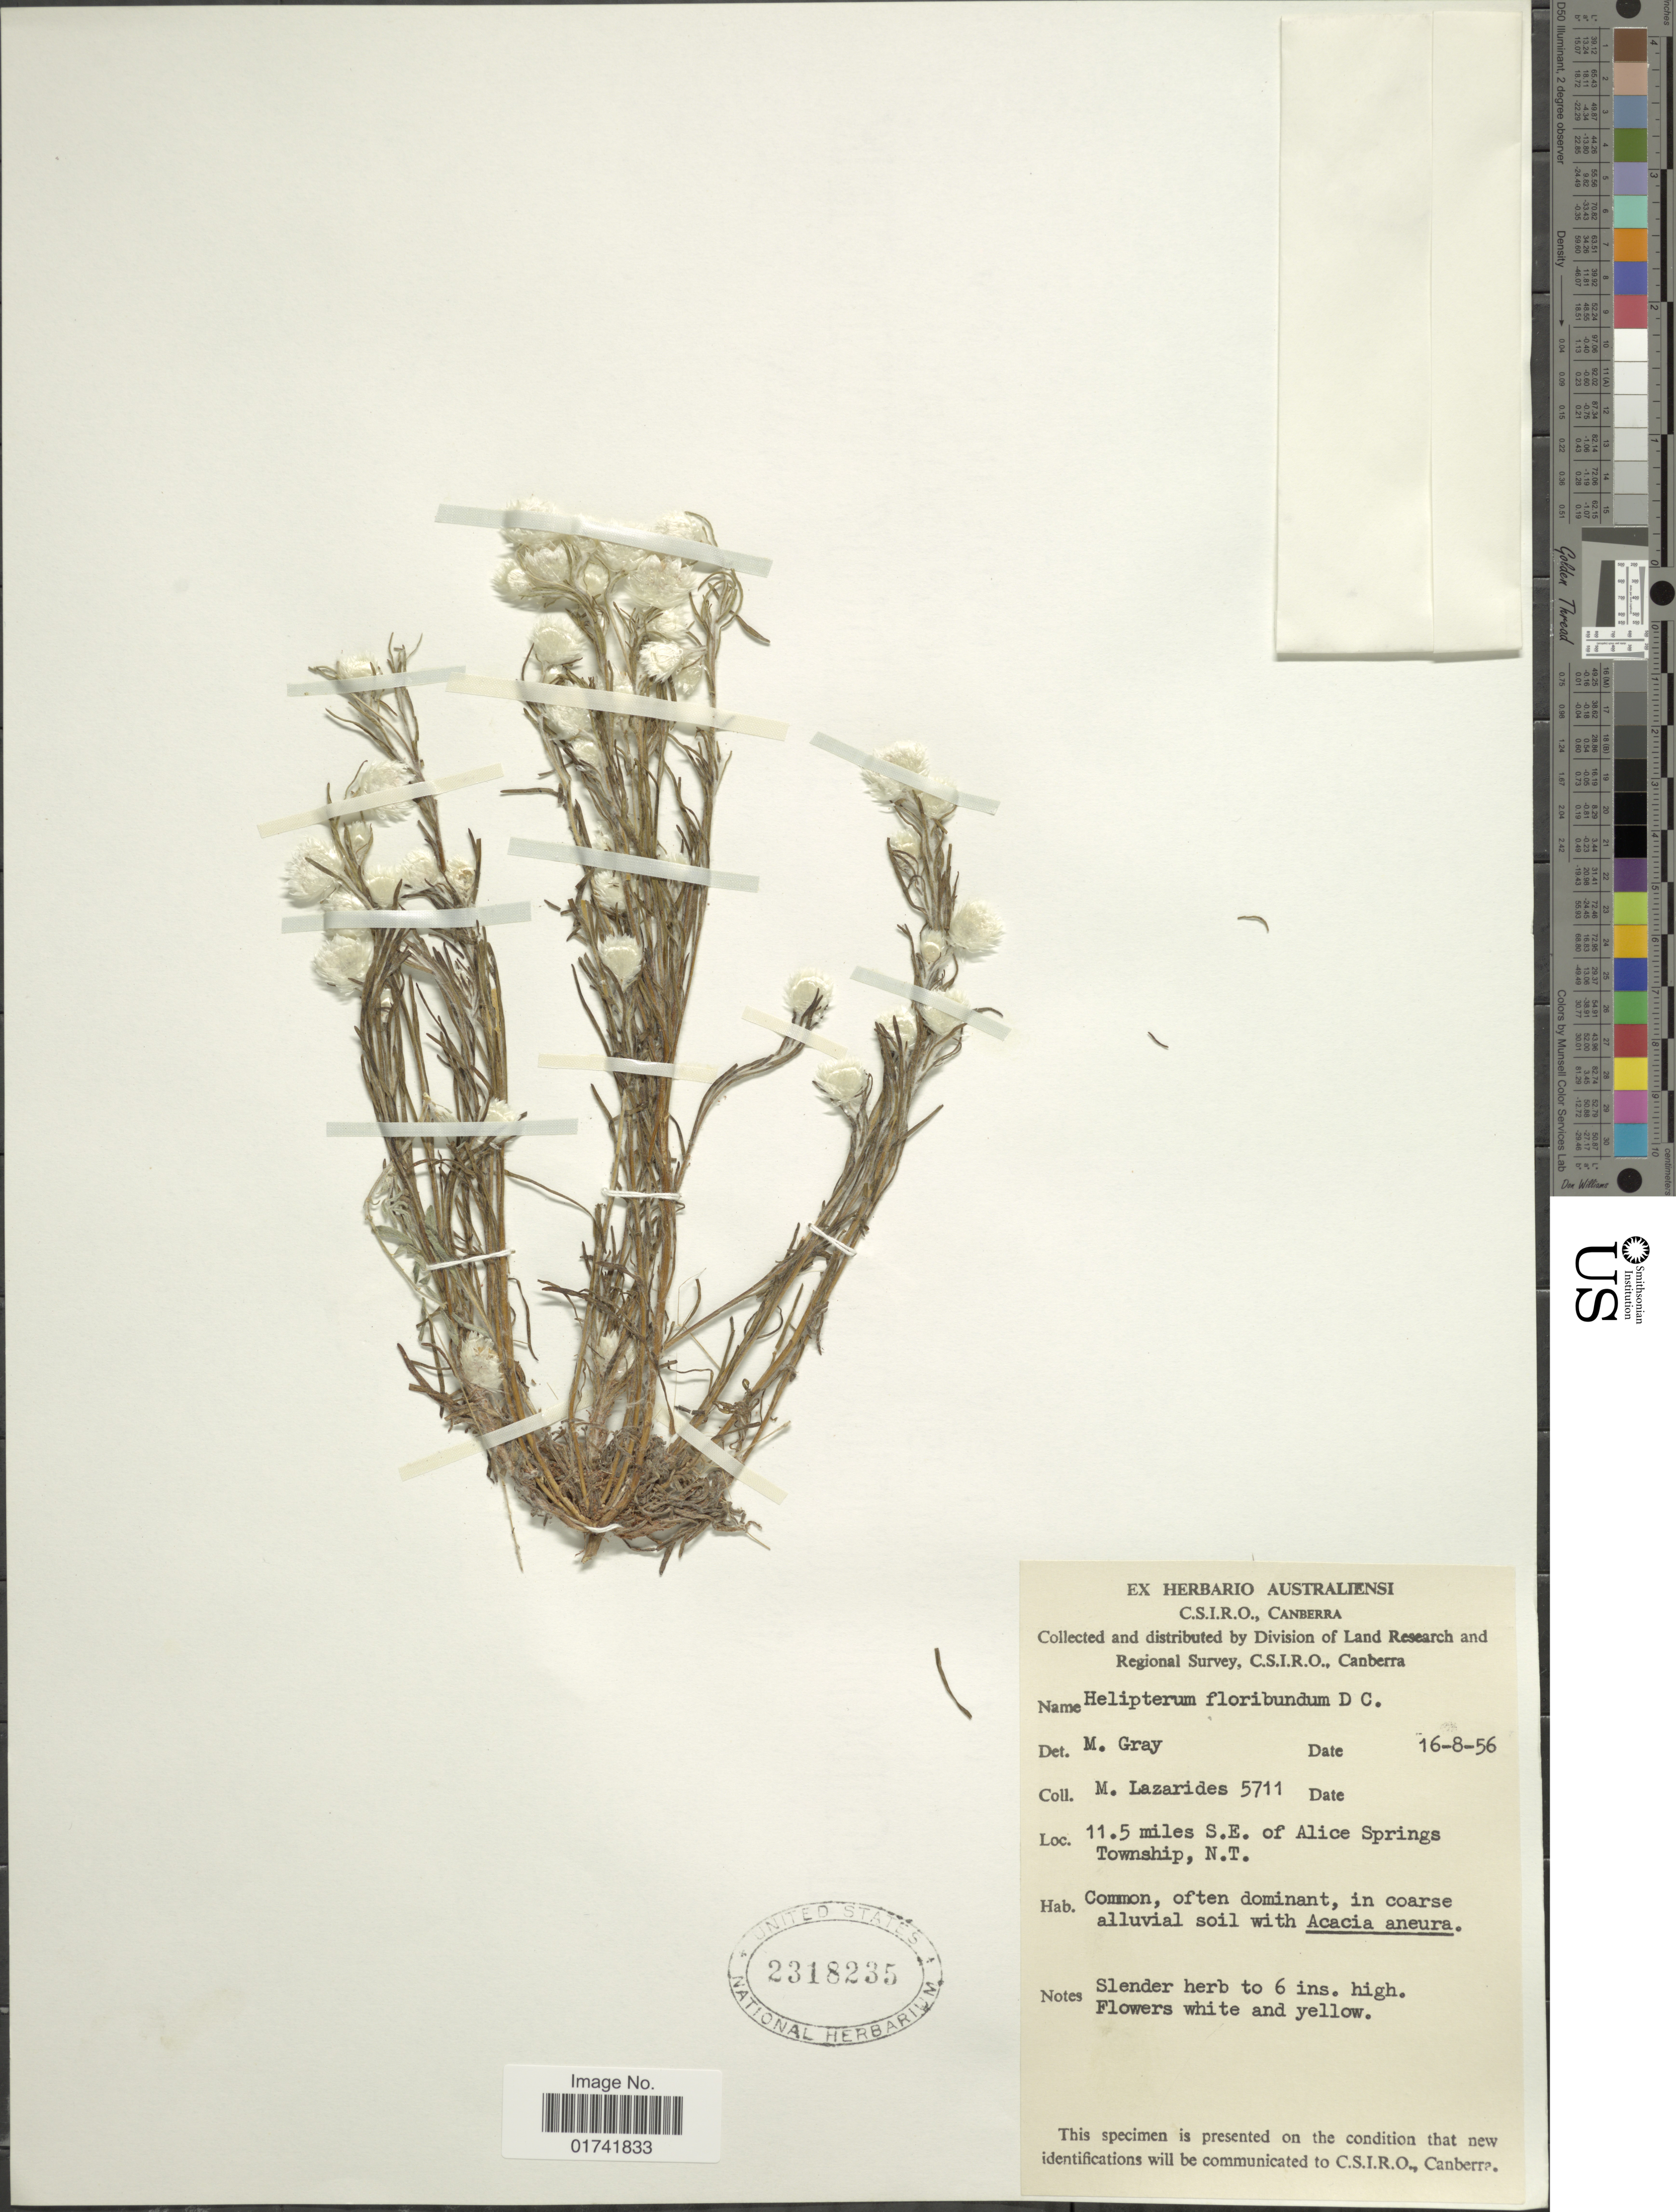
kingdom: Plantae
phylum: Tracheophyta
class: Magnoliopsida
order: Asterales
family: Asteraceae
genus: Rhodanthe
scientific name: Rhodanthe floribunda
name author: (A. Cunn. ex DC.) Paul G. Wilson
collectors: M. Lazarides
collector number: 5711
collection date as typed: Transcribed d/m/y: 16/8/56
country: Australia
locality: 11.5 miles S.E. of Alice Springs Township, N.T.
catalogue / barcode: US 2318235